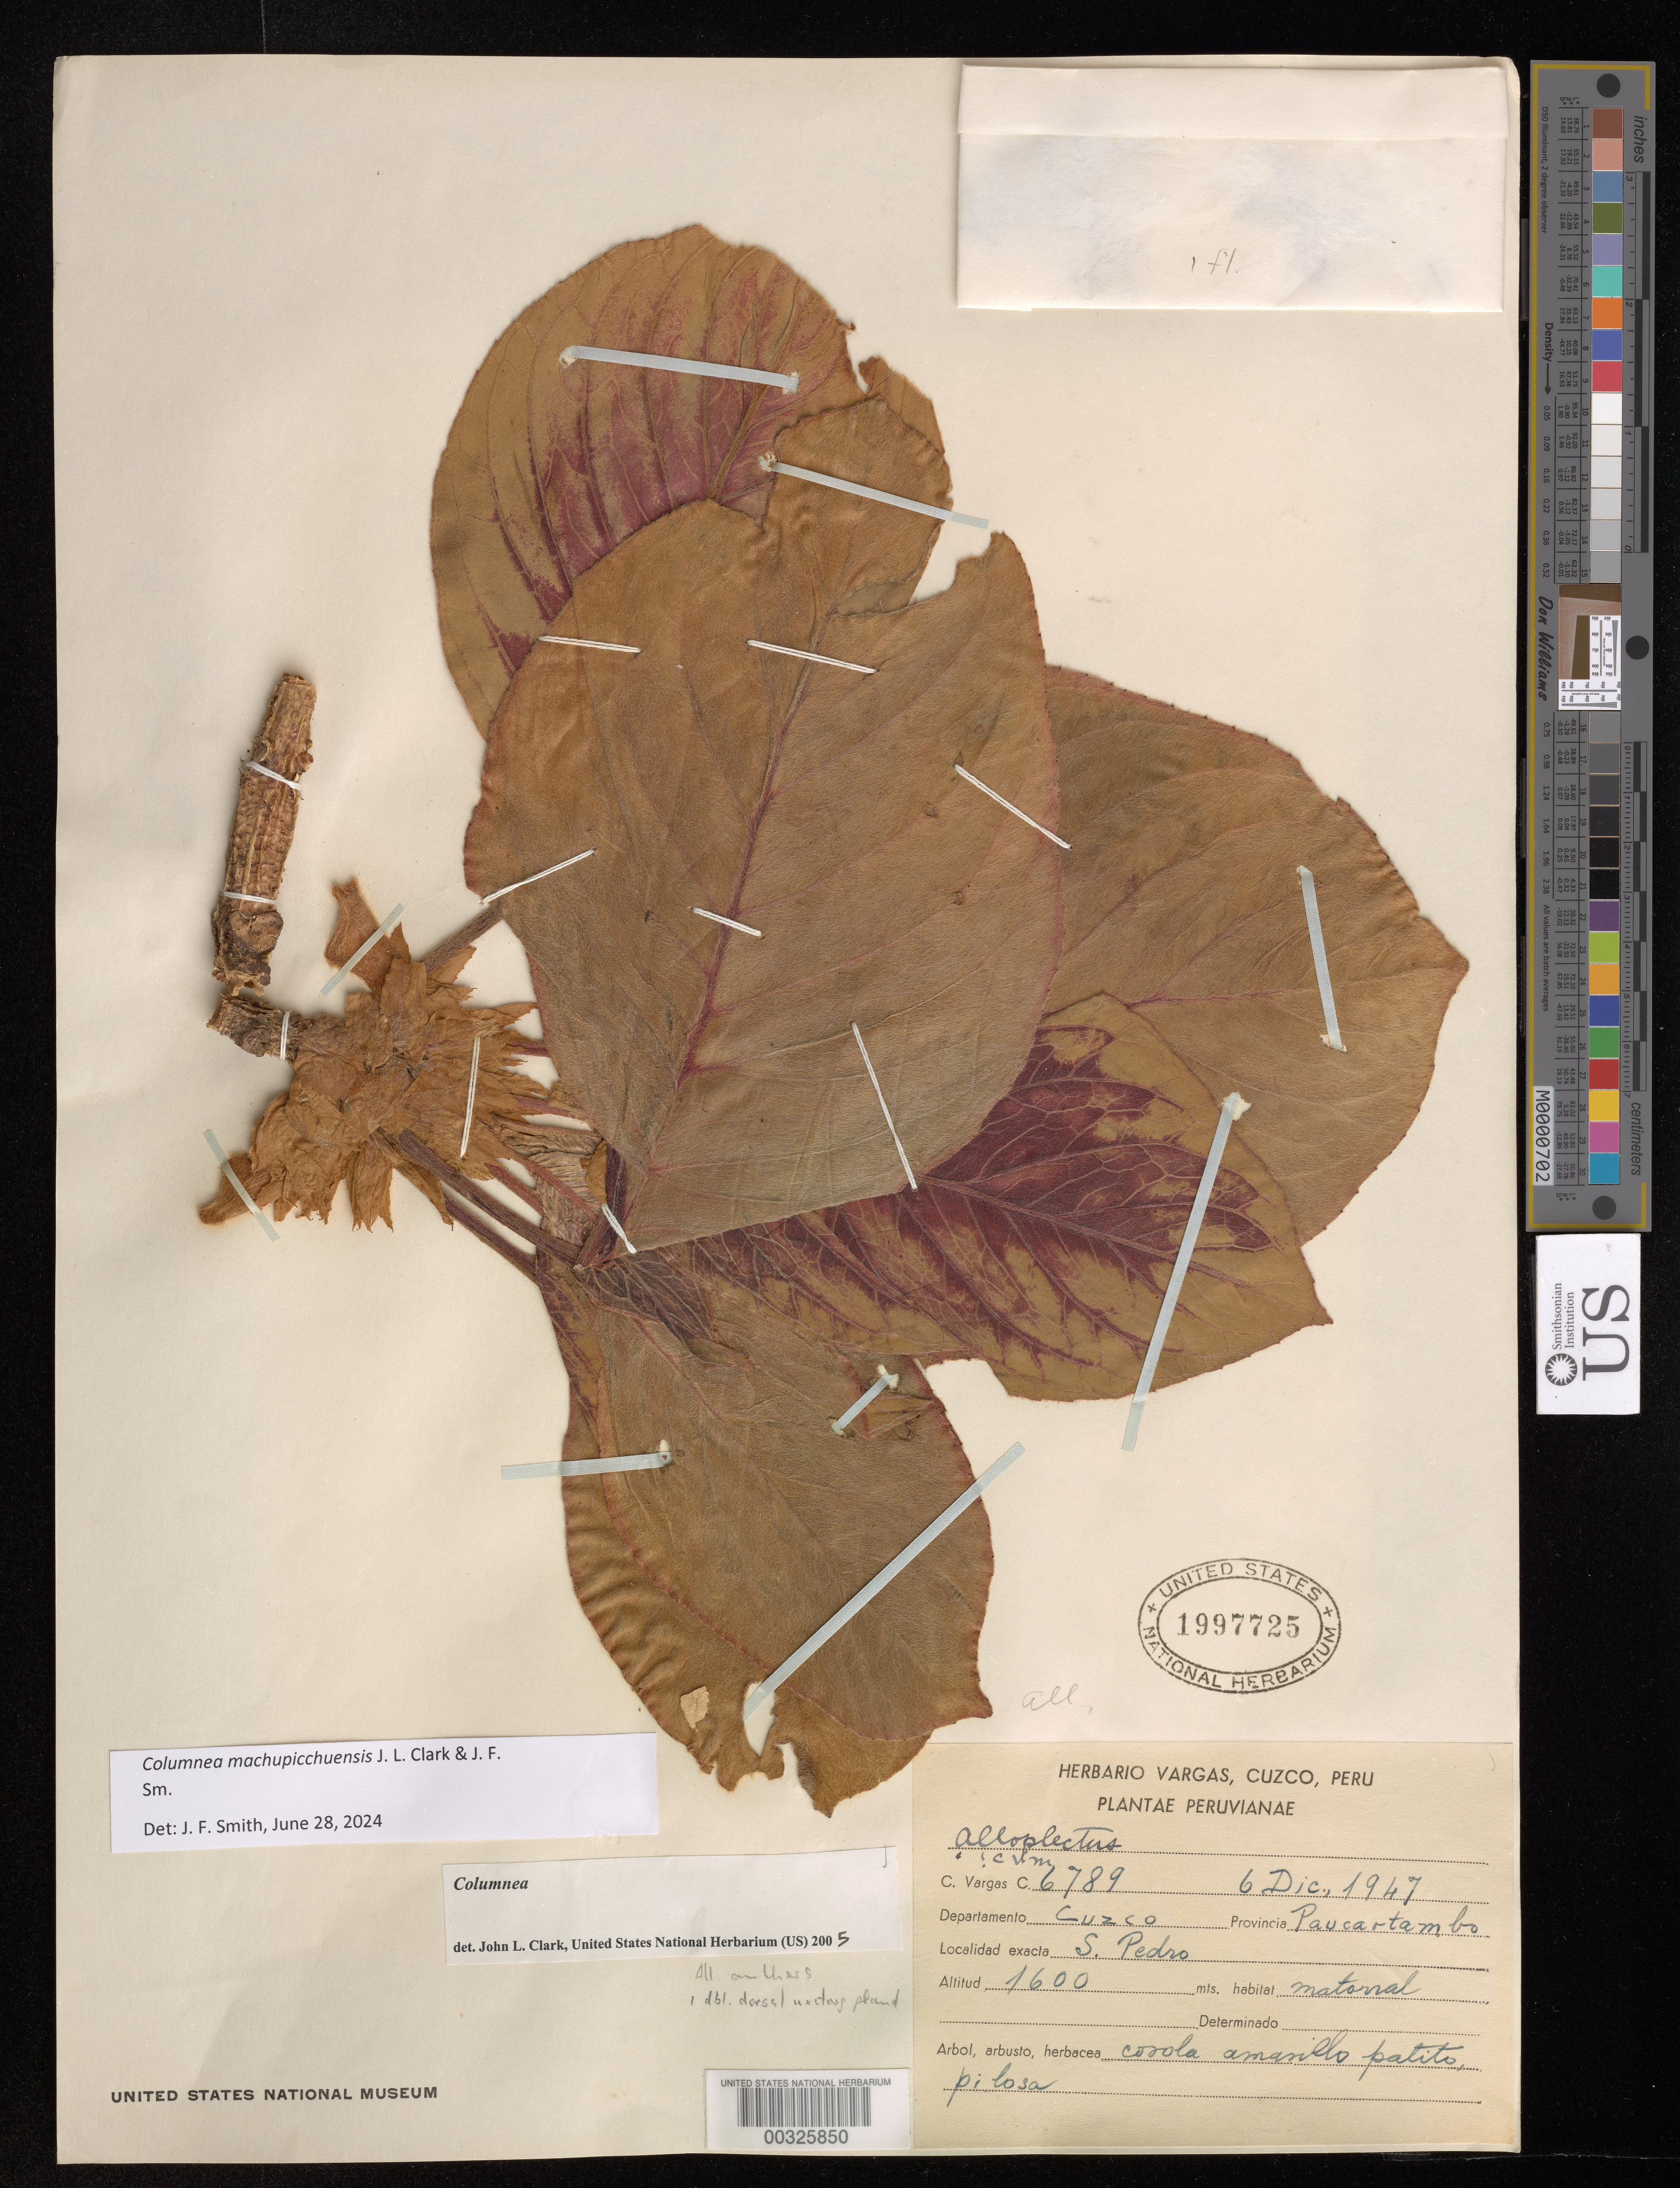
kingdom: Plantae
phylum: Tracheophyta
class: Magnoliopsida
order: Lamiales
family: Gesneriaceae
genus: Columnea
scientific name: Columnea machupicchuensis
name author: J.L. Clark & J.F. Sm.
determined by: Skog, Laurence E.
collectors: C. Vargas C.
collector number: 6789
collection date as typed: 06 Dec 1947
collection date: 1947-12-06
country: Peru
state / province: Cusco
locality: Prov. Paucartambo, S. Pedro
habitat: Matorral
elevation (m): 1600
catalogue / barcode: US 1997725